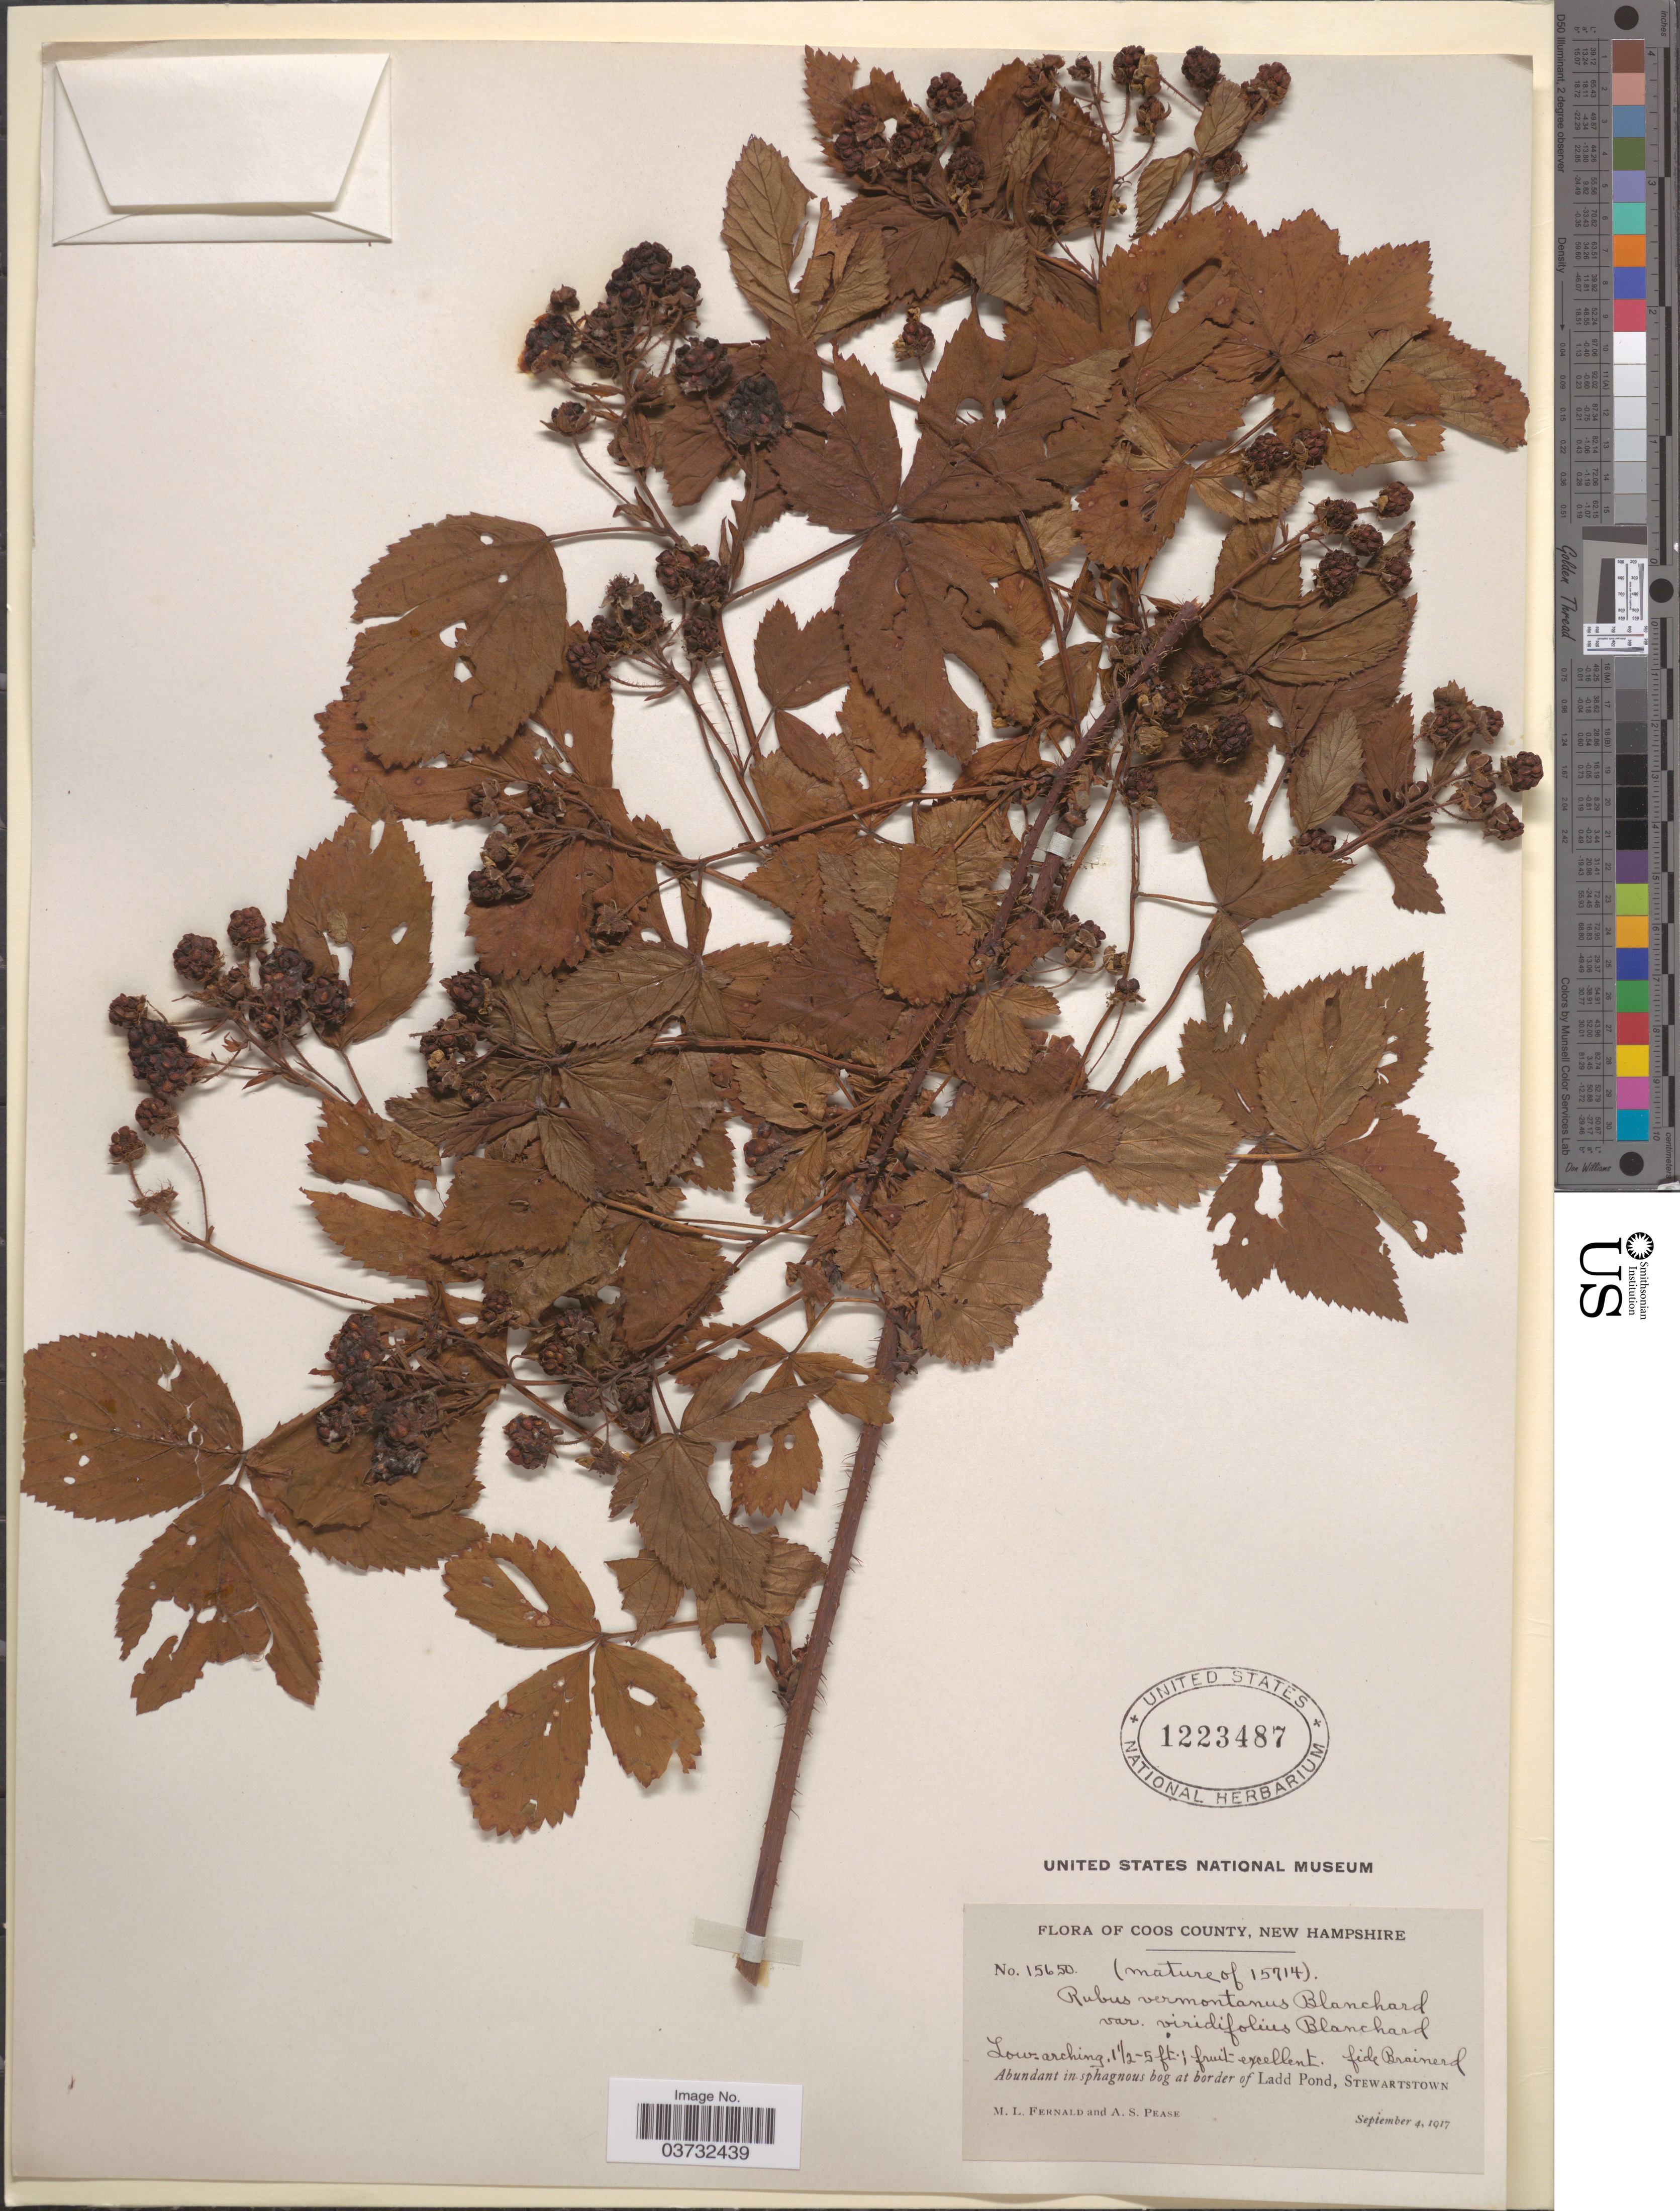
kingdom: Plantae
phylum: Tracheophyta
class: Magnoliopsida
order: Rosales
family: Rosaceae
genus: Rubus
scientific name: Rubus vermontanus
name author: Blanch.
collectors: M. L. Fernald & A. S. Pease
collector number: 15650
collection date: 1917-09-04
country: United States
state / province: New Hampshire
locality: Coos County. Abundant in sphagnous bog at border of Ladd Pond, Stewartstown.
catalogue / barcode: US 1223487